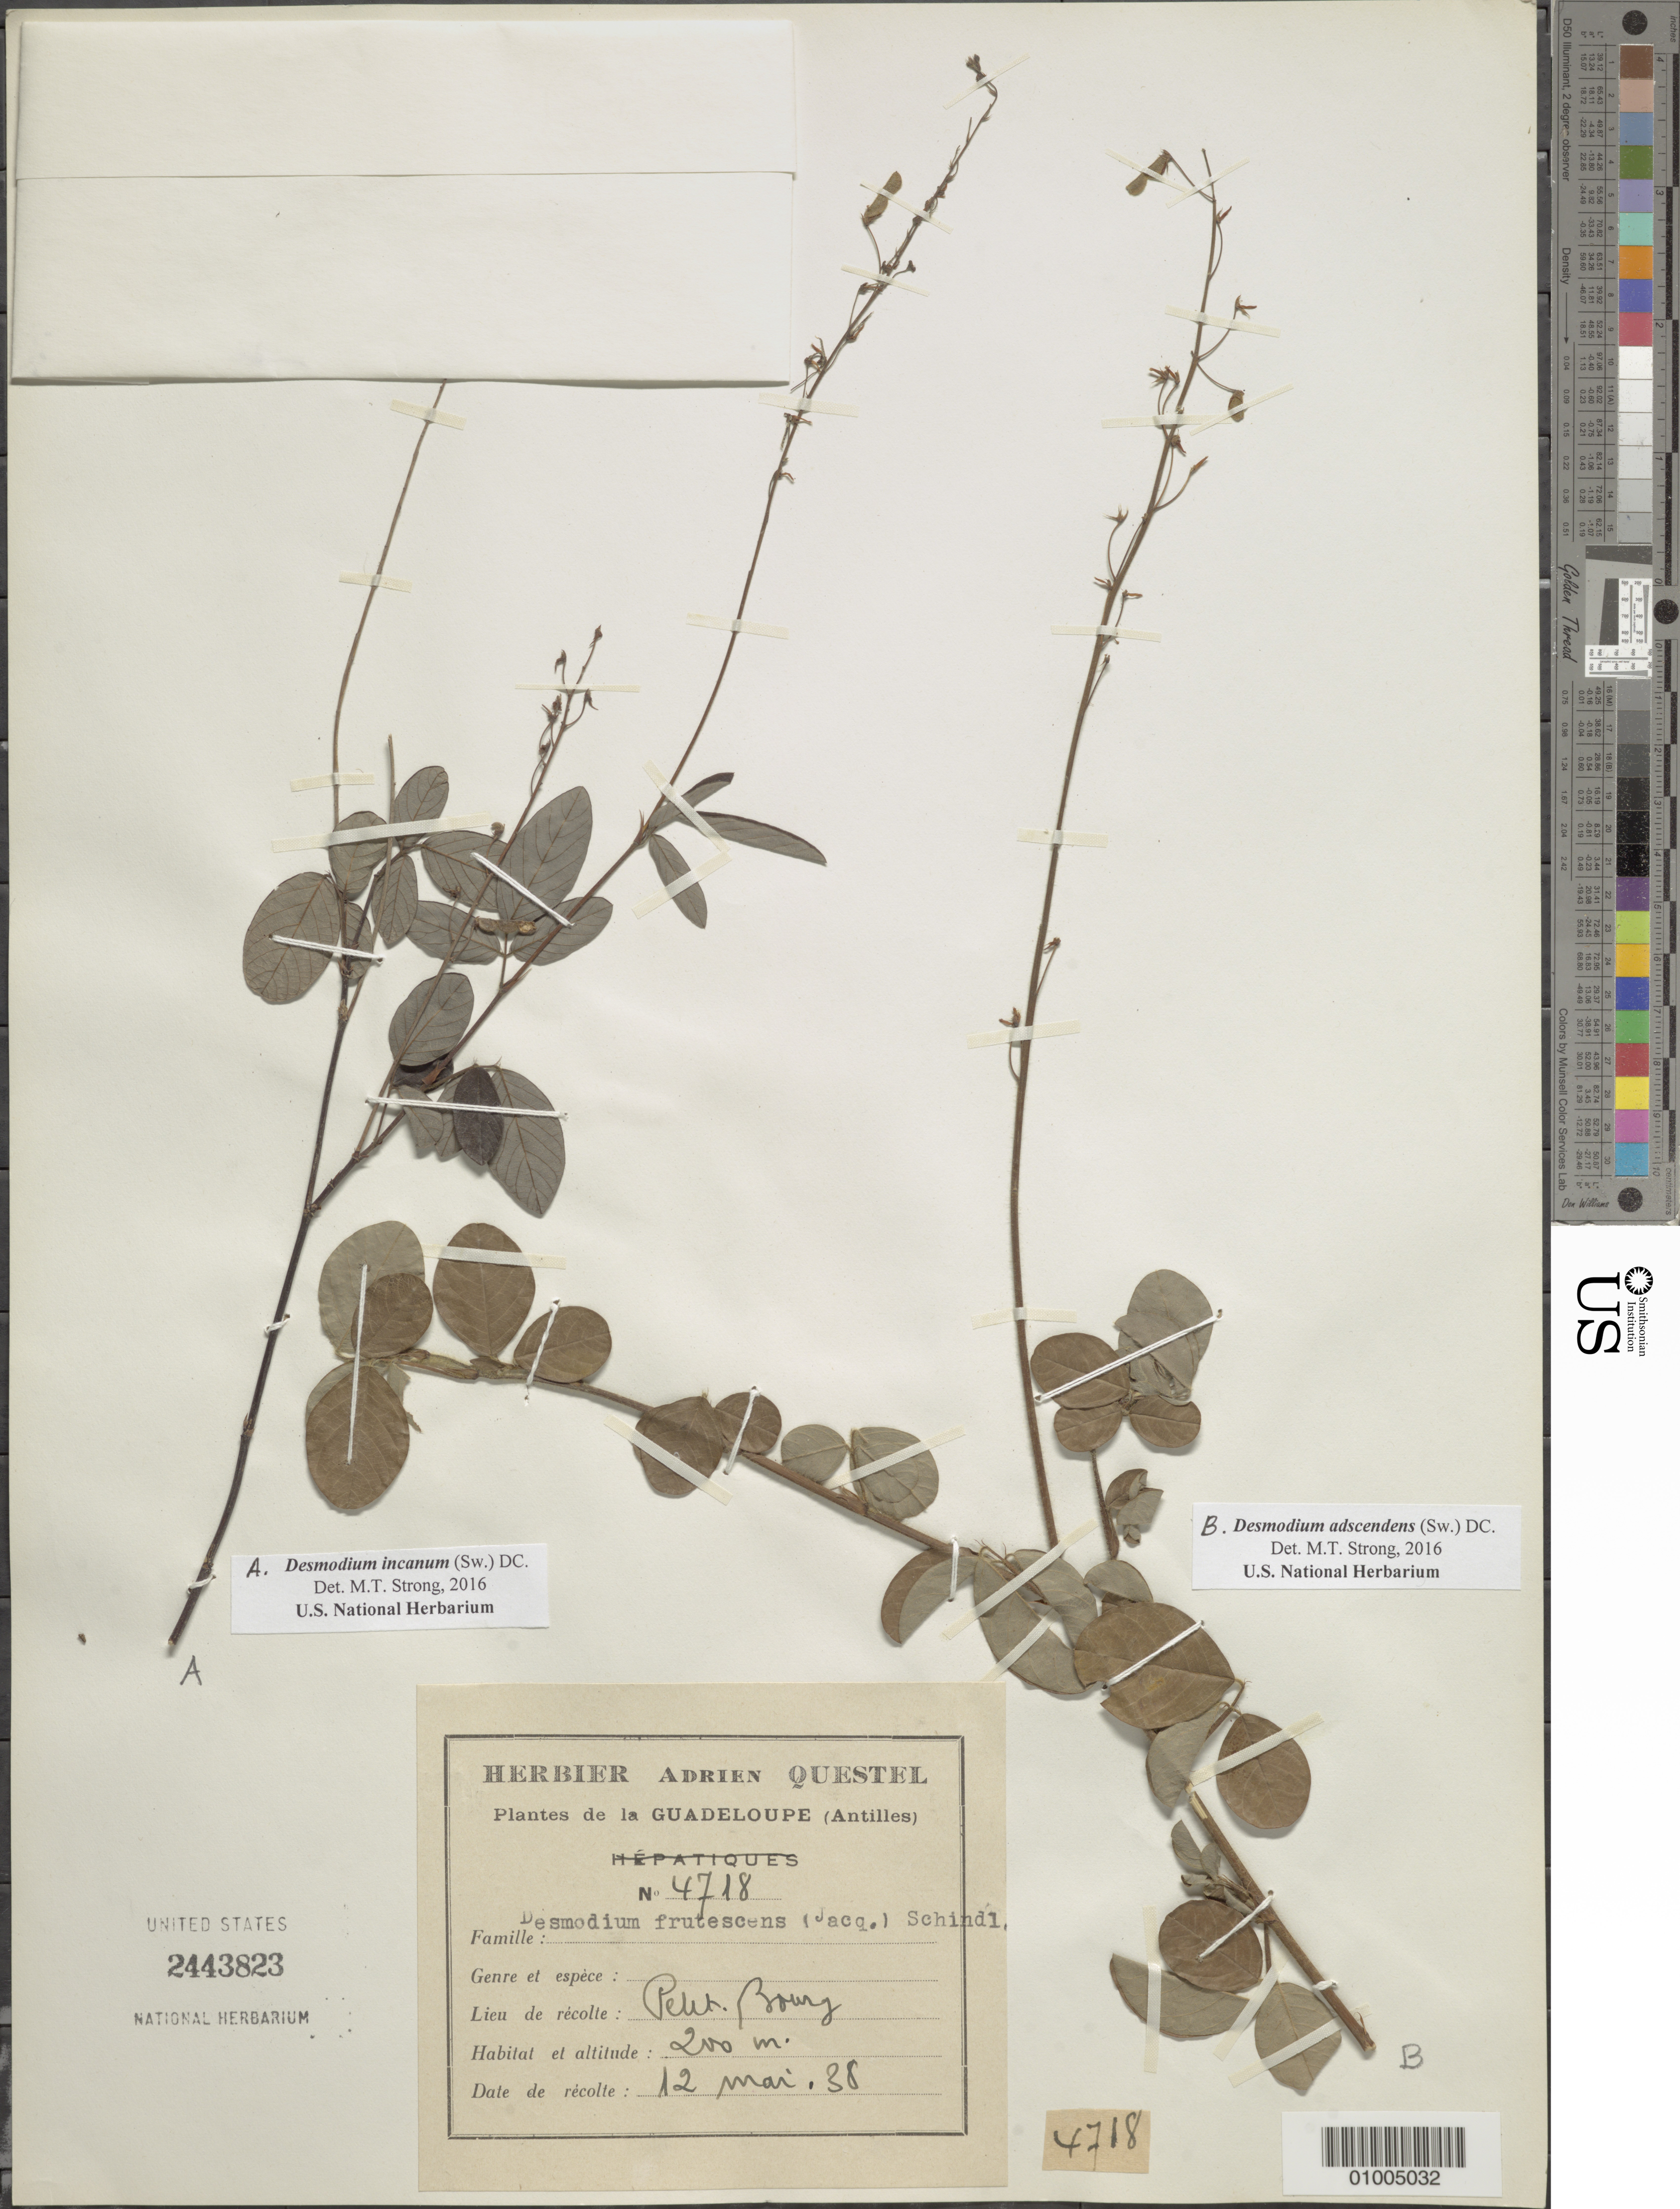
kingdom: Plantae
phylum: Tracheophyta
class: Magnoliopsida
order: Fabales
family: Fabaceae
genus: Grona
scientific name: Grona adscendens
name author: (Sw.) H. Ohashi & K. Ohashi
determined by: Strong, Mark T., (BOT), Smithsonian Institution - National Museum of Natural History (UNITED STATES)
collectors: A. Questel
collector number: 4718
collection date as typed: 12 Mar 1938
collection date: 1938-03-12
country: Guadeloupe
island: Basse Terre [Guadeloupe]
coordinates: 0 N, 0 E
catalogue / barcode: US 2443823